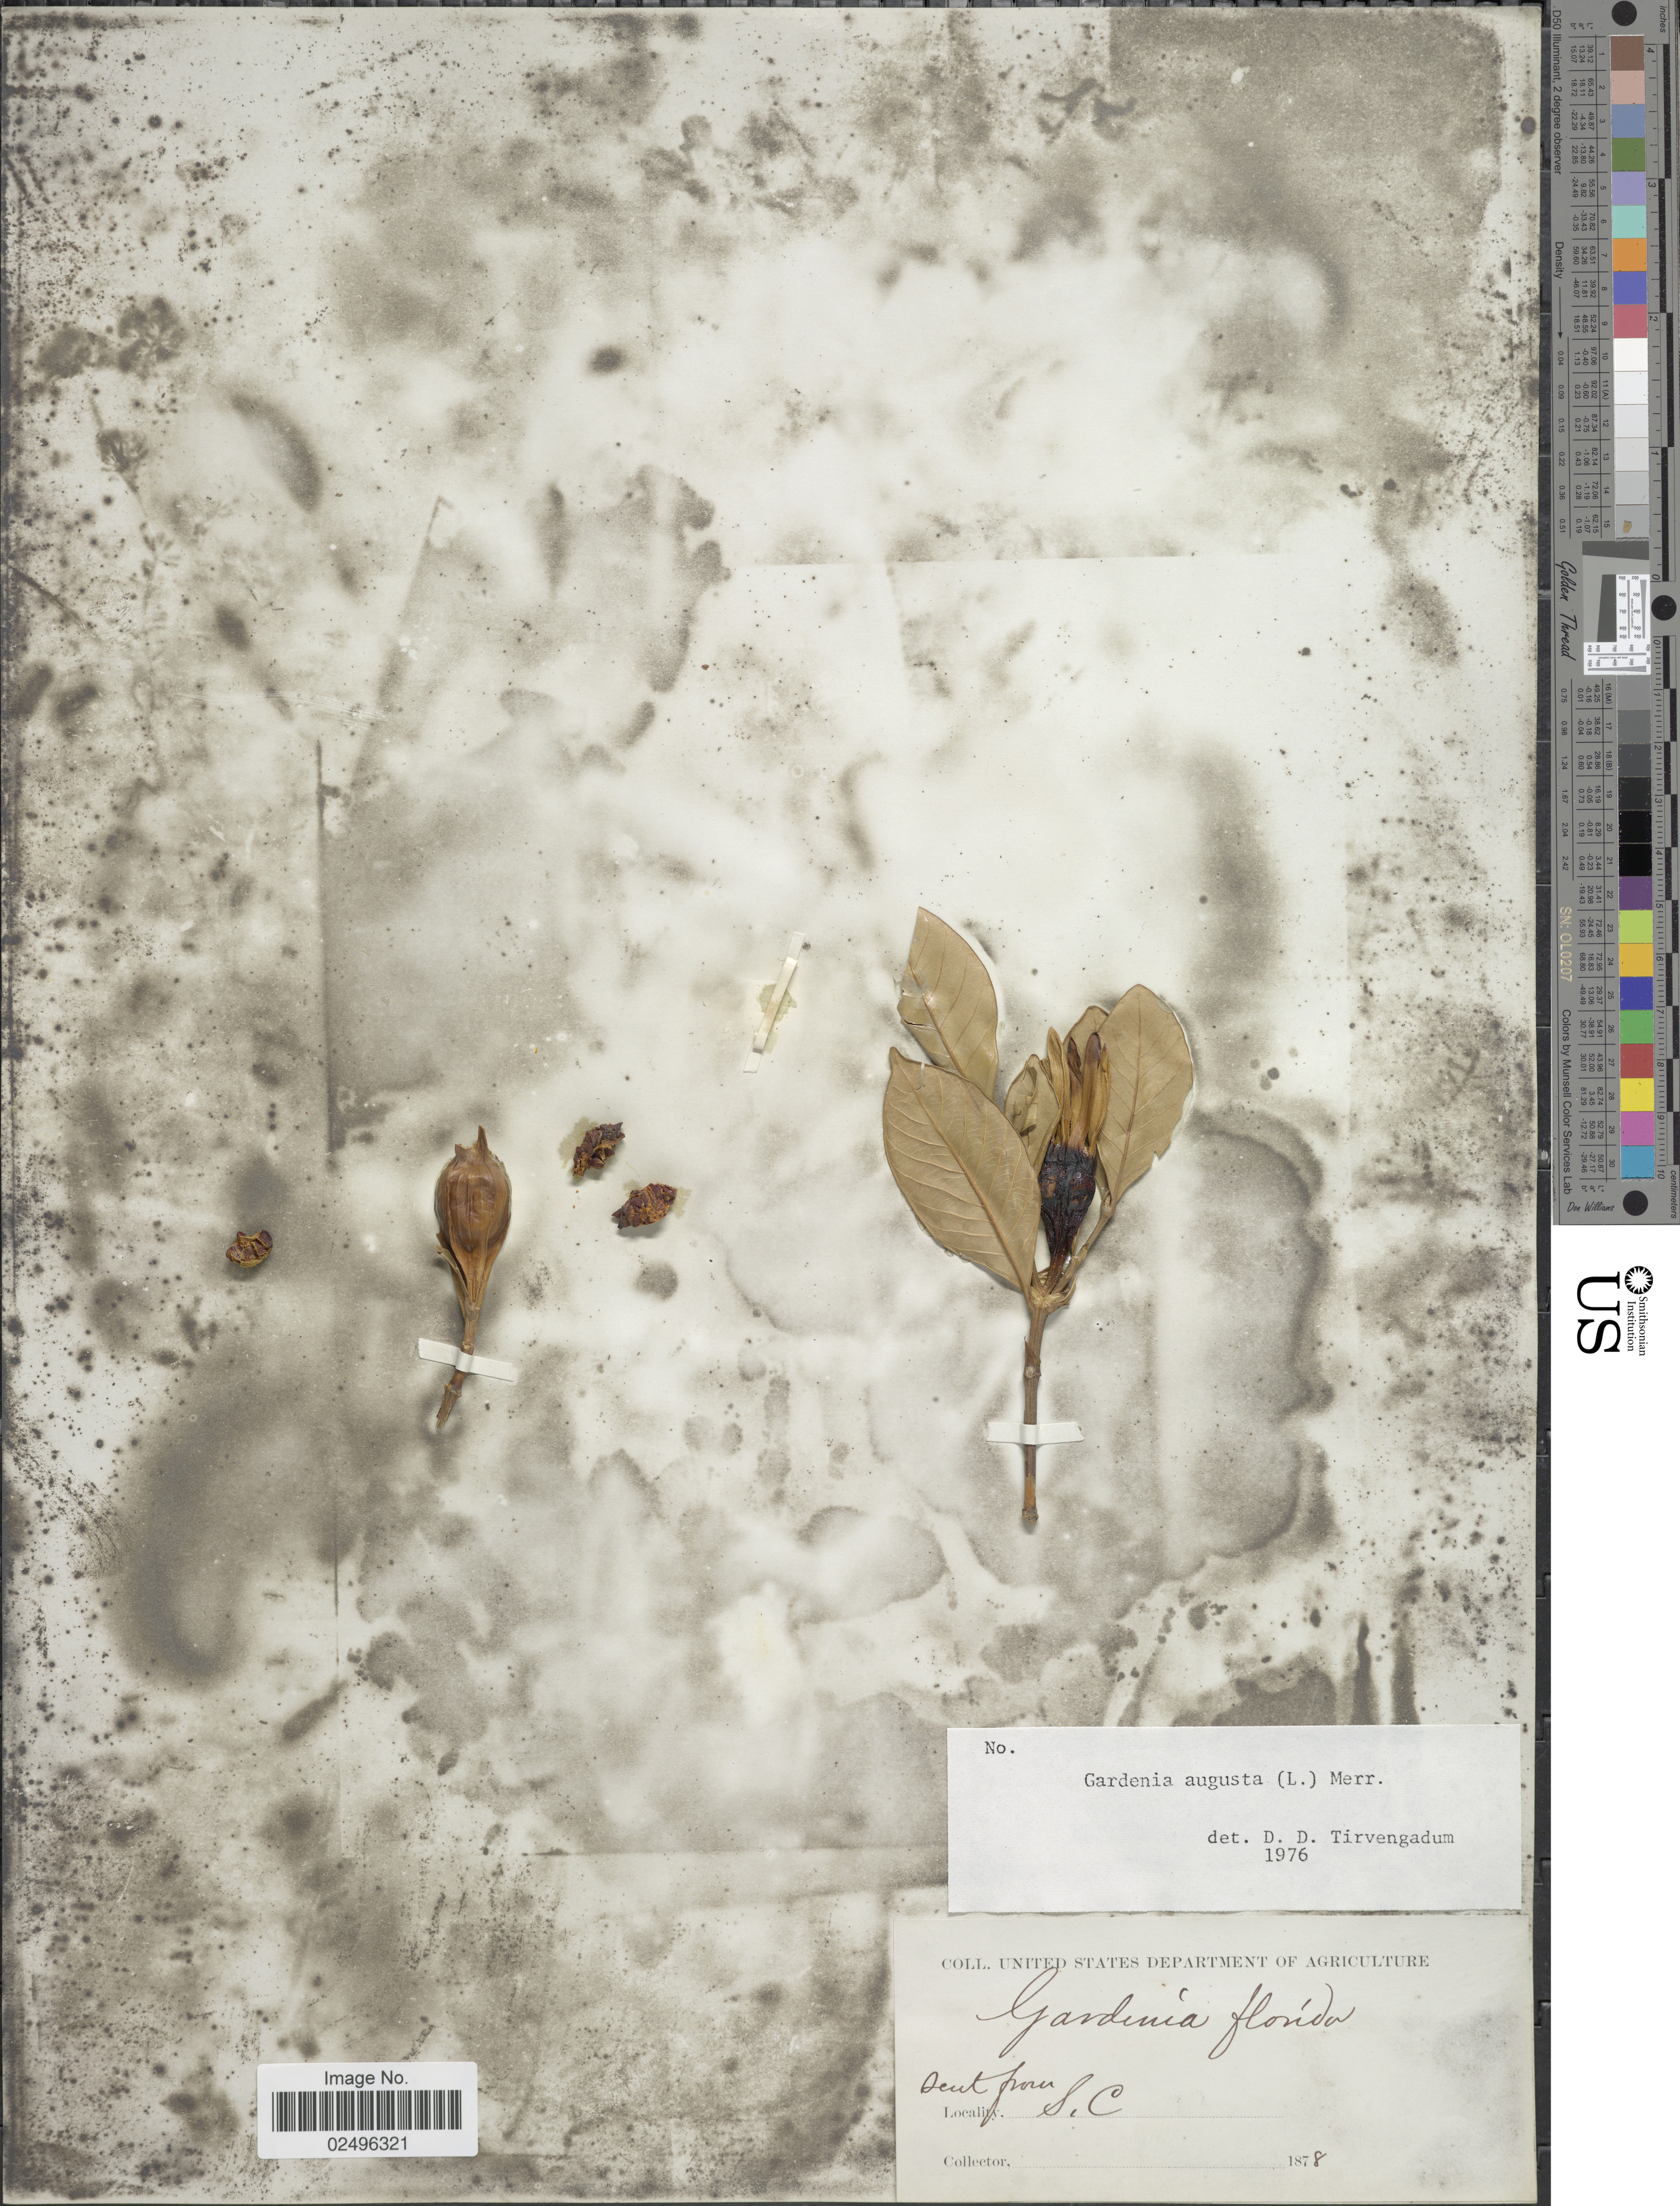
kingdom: Plantae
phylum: Tracheophyta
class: Magnoliopsida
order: Gentianales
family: Rubiaceae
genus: Gardenia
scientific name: Gardenia augusta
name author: (L.) Merr.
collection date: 1878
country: United States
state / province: South Carolina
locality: Sent from S. C.